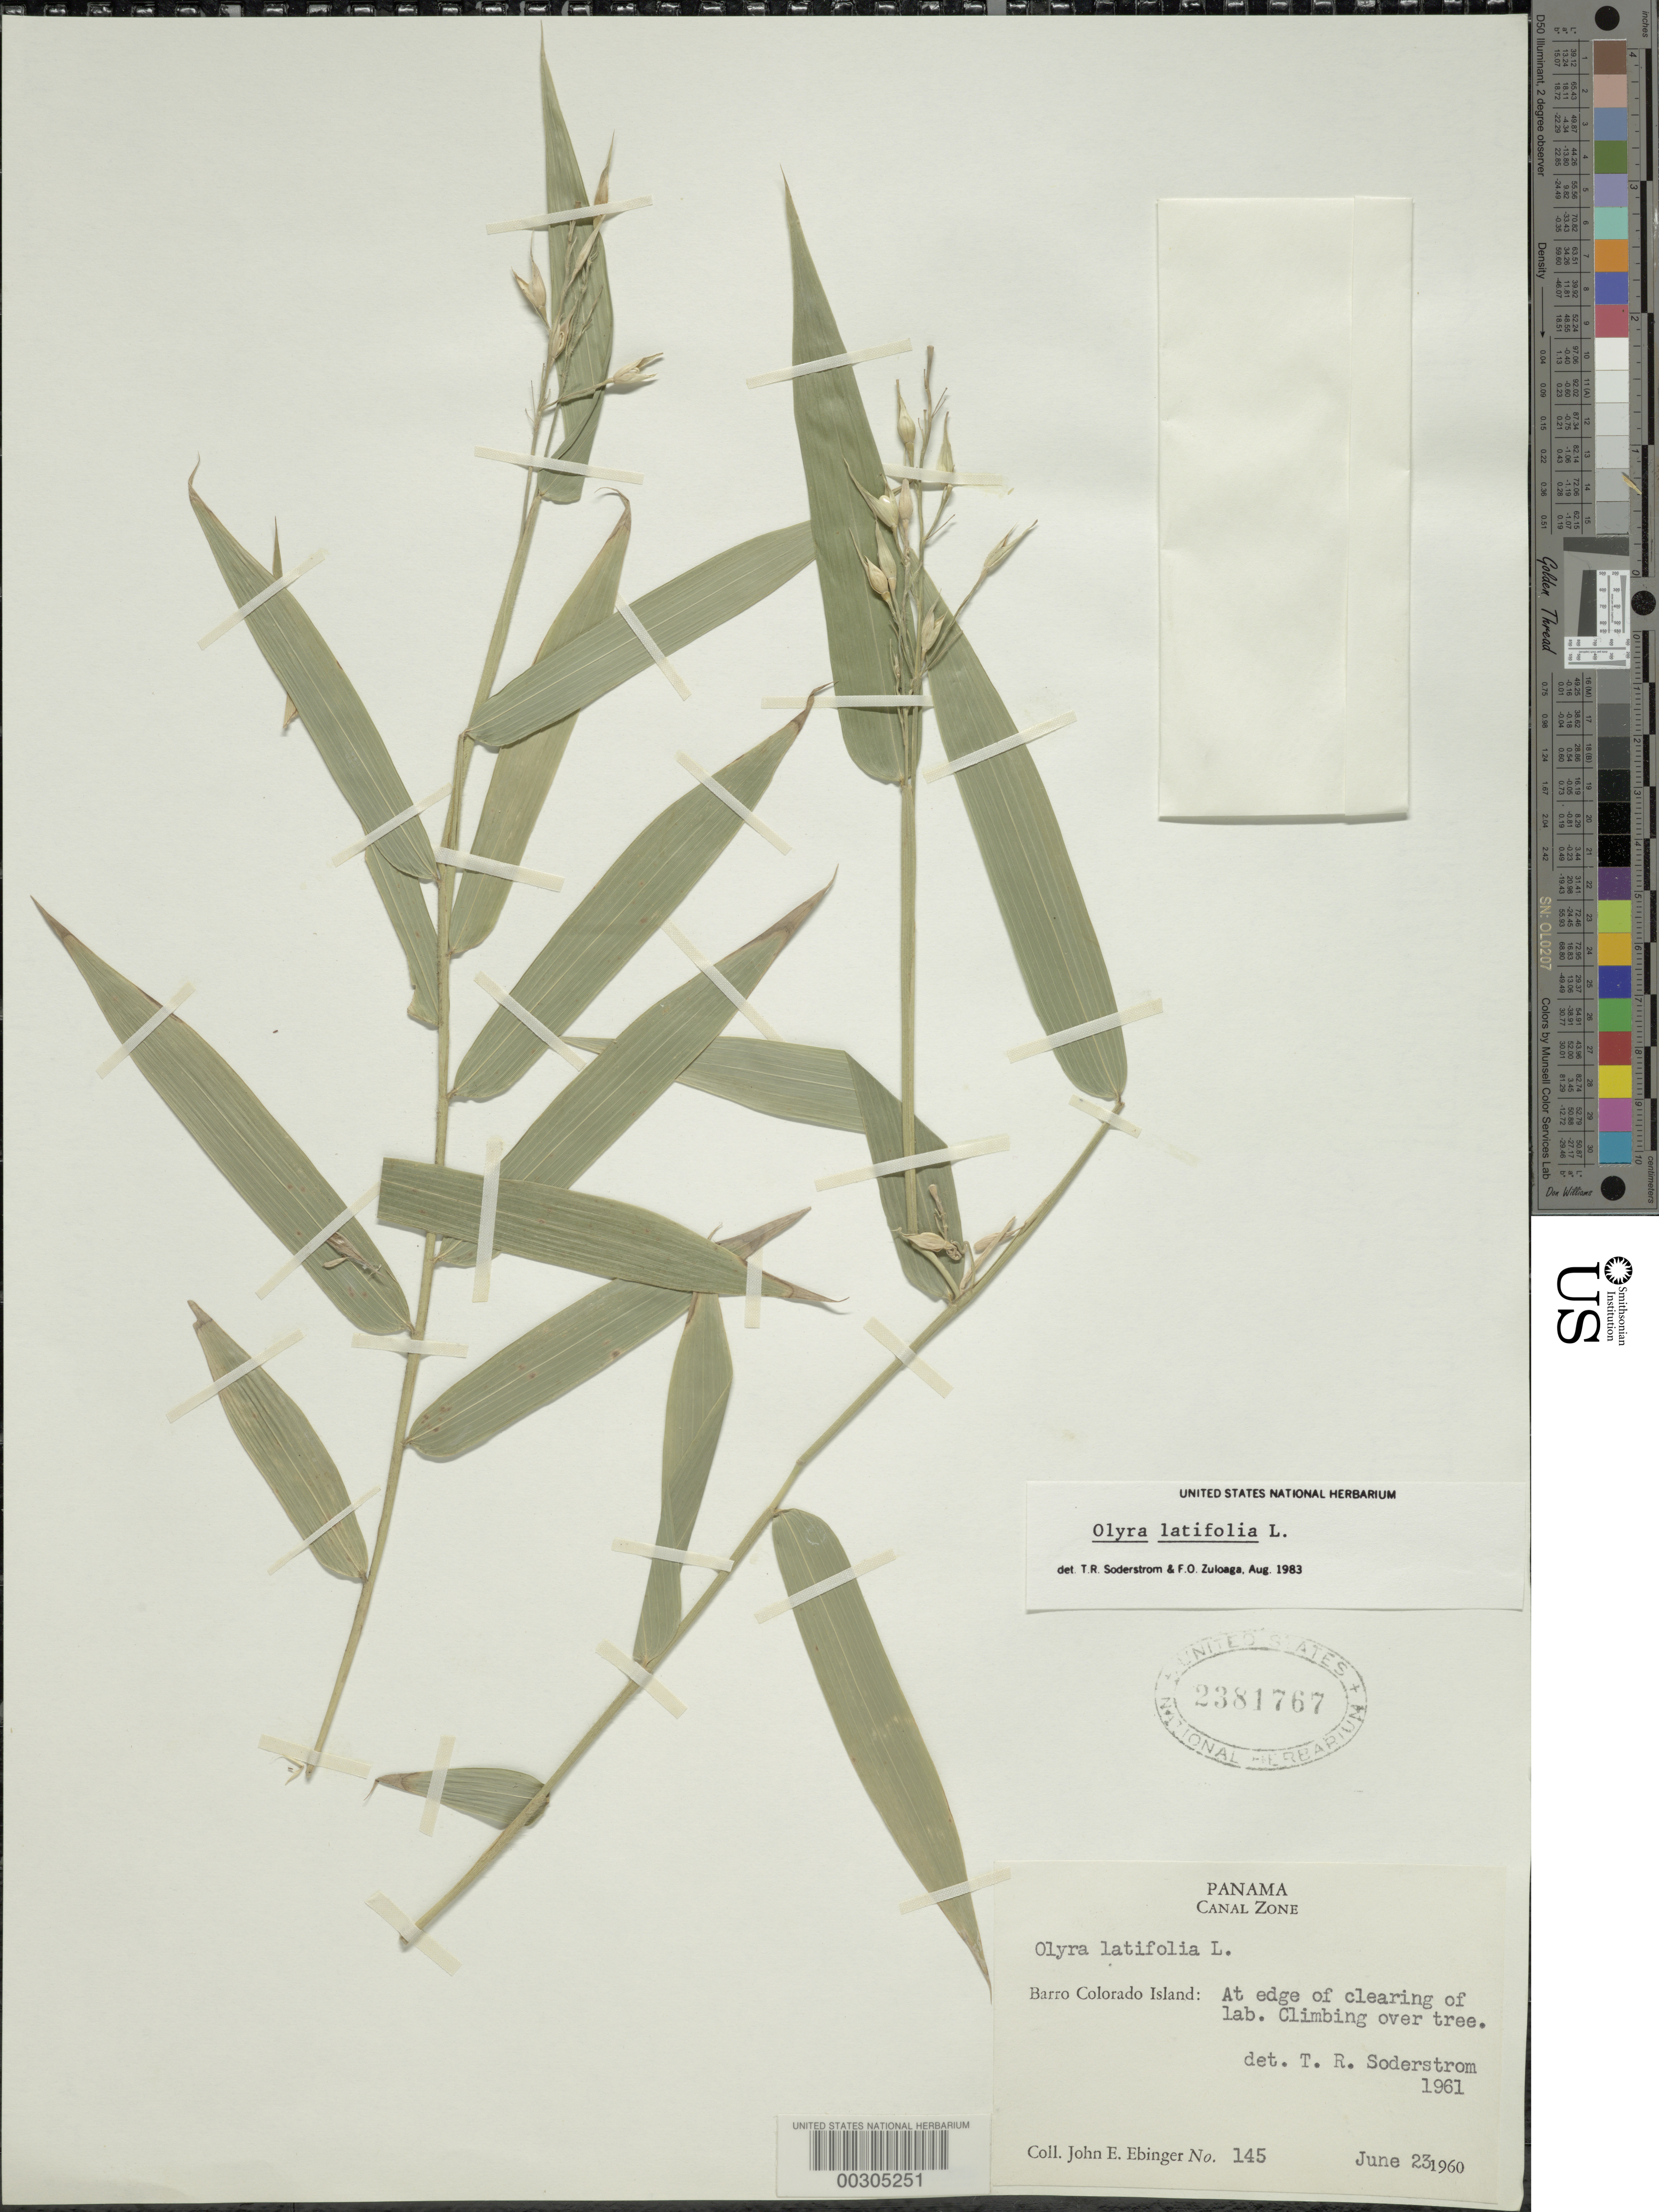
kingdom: Plantae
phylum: Tracheophyta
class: Liliopsida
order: Poales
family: Poaceae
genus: Olyra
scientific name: Olyra latifolia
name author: L.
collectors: J. Ebinger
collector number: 145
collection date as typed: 23 Jun 1960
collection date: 1960-06-23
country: Panama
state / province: Panamá Oeste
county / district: Canal Zone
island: Barro Colorado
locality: Gatun Lake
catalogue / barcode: US 2381767